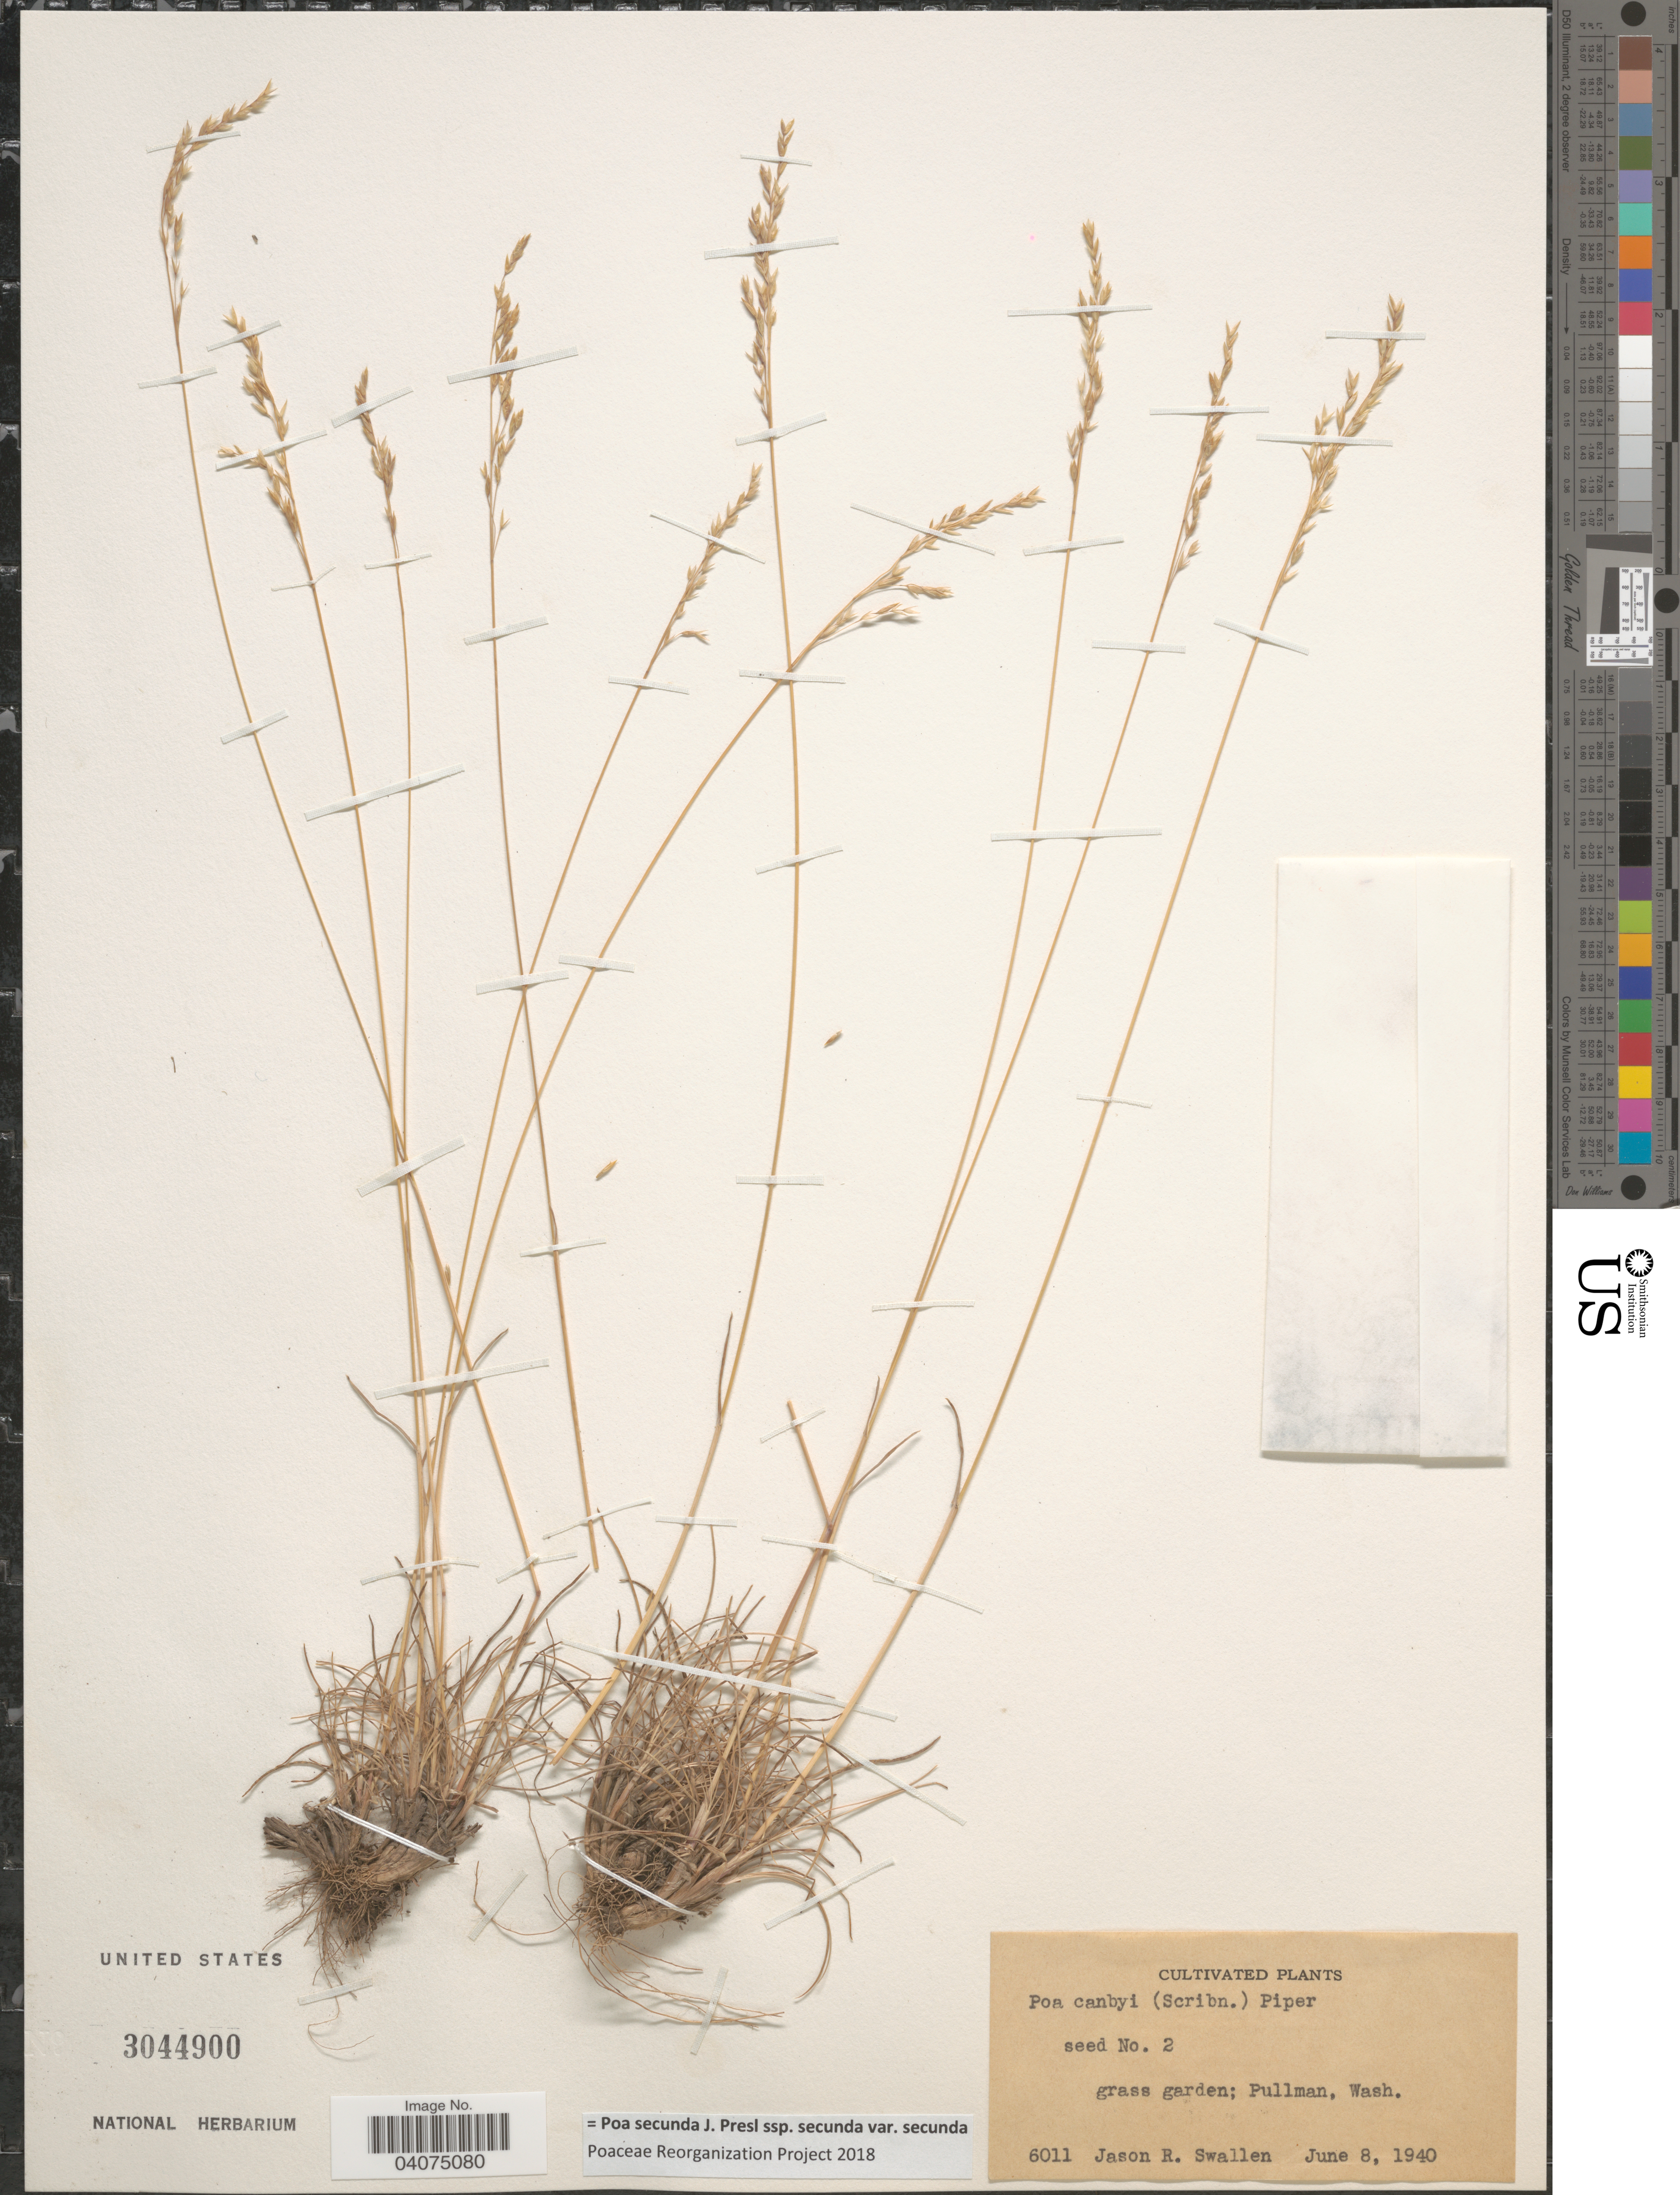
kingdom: Plantae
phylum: Tracheophyta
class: Liliopsida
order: Poales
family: Poaceae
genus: Poa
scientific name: Poa secunda subsp. secunda var. secunda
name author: J. Presl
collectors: J. R. Swallen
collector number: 6011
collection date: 1940-06-08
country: United States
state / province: Washington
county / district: Whitman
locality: Grass garden; Pullman.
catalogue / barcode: US 3044900